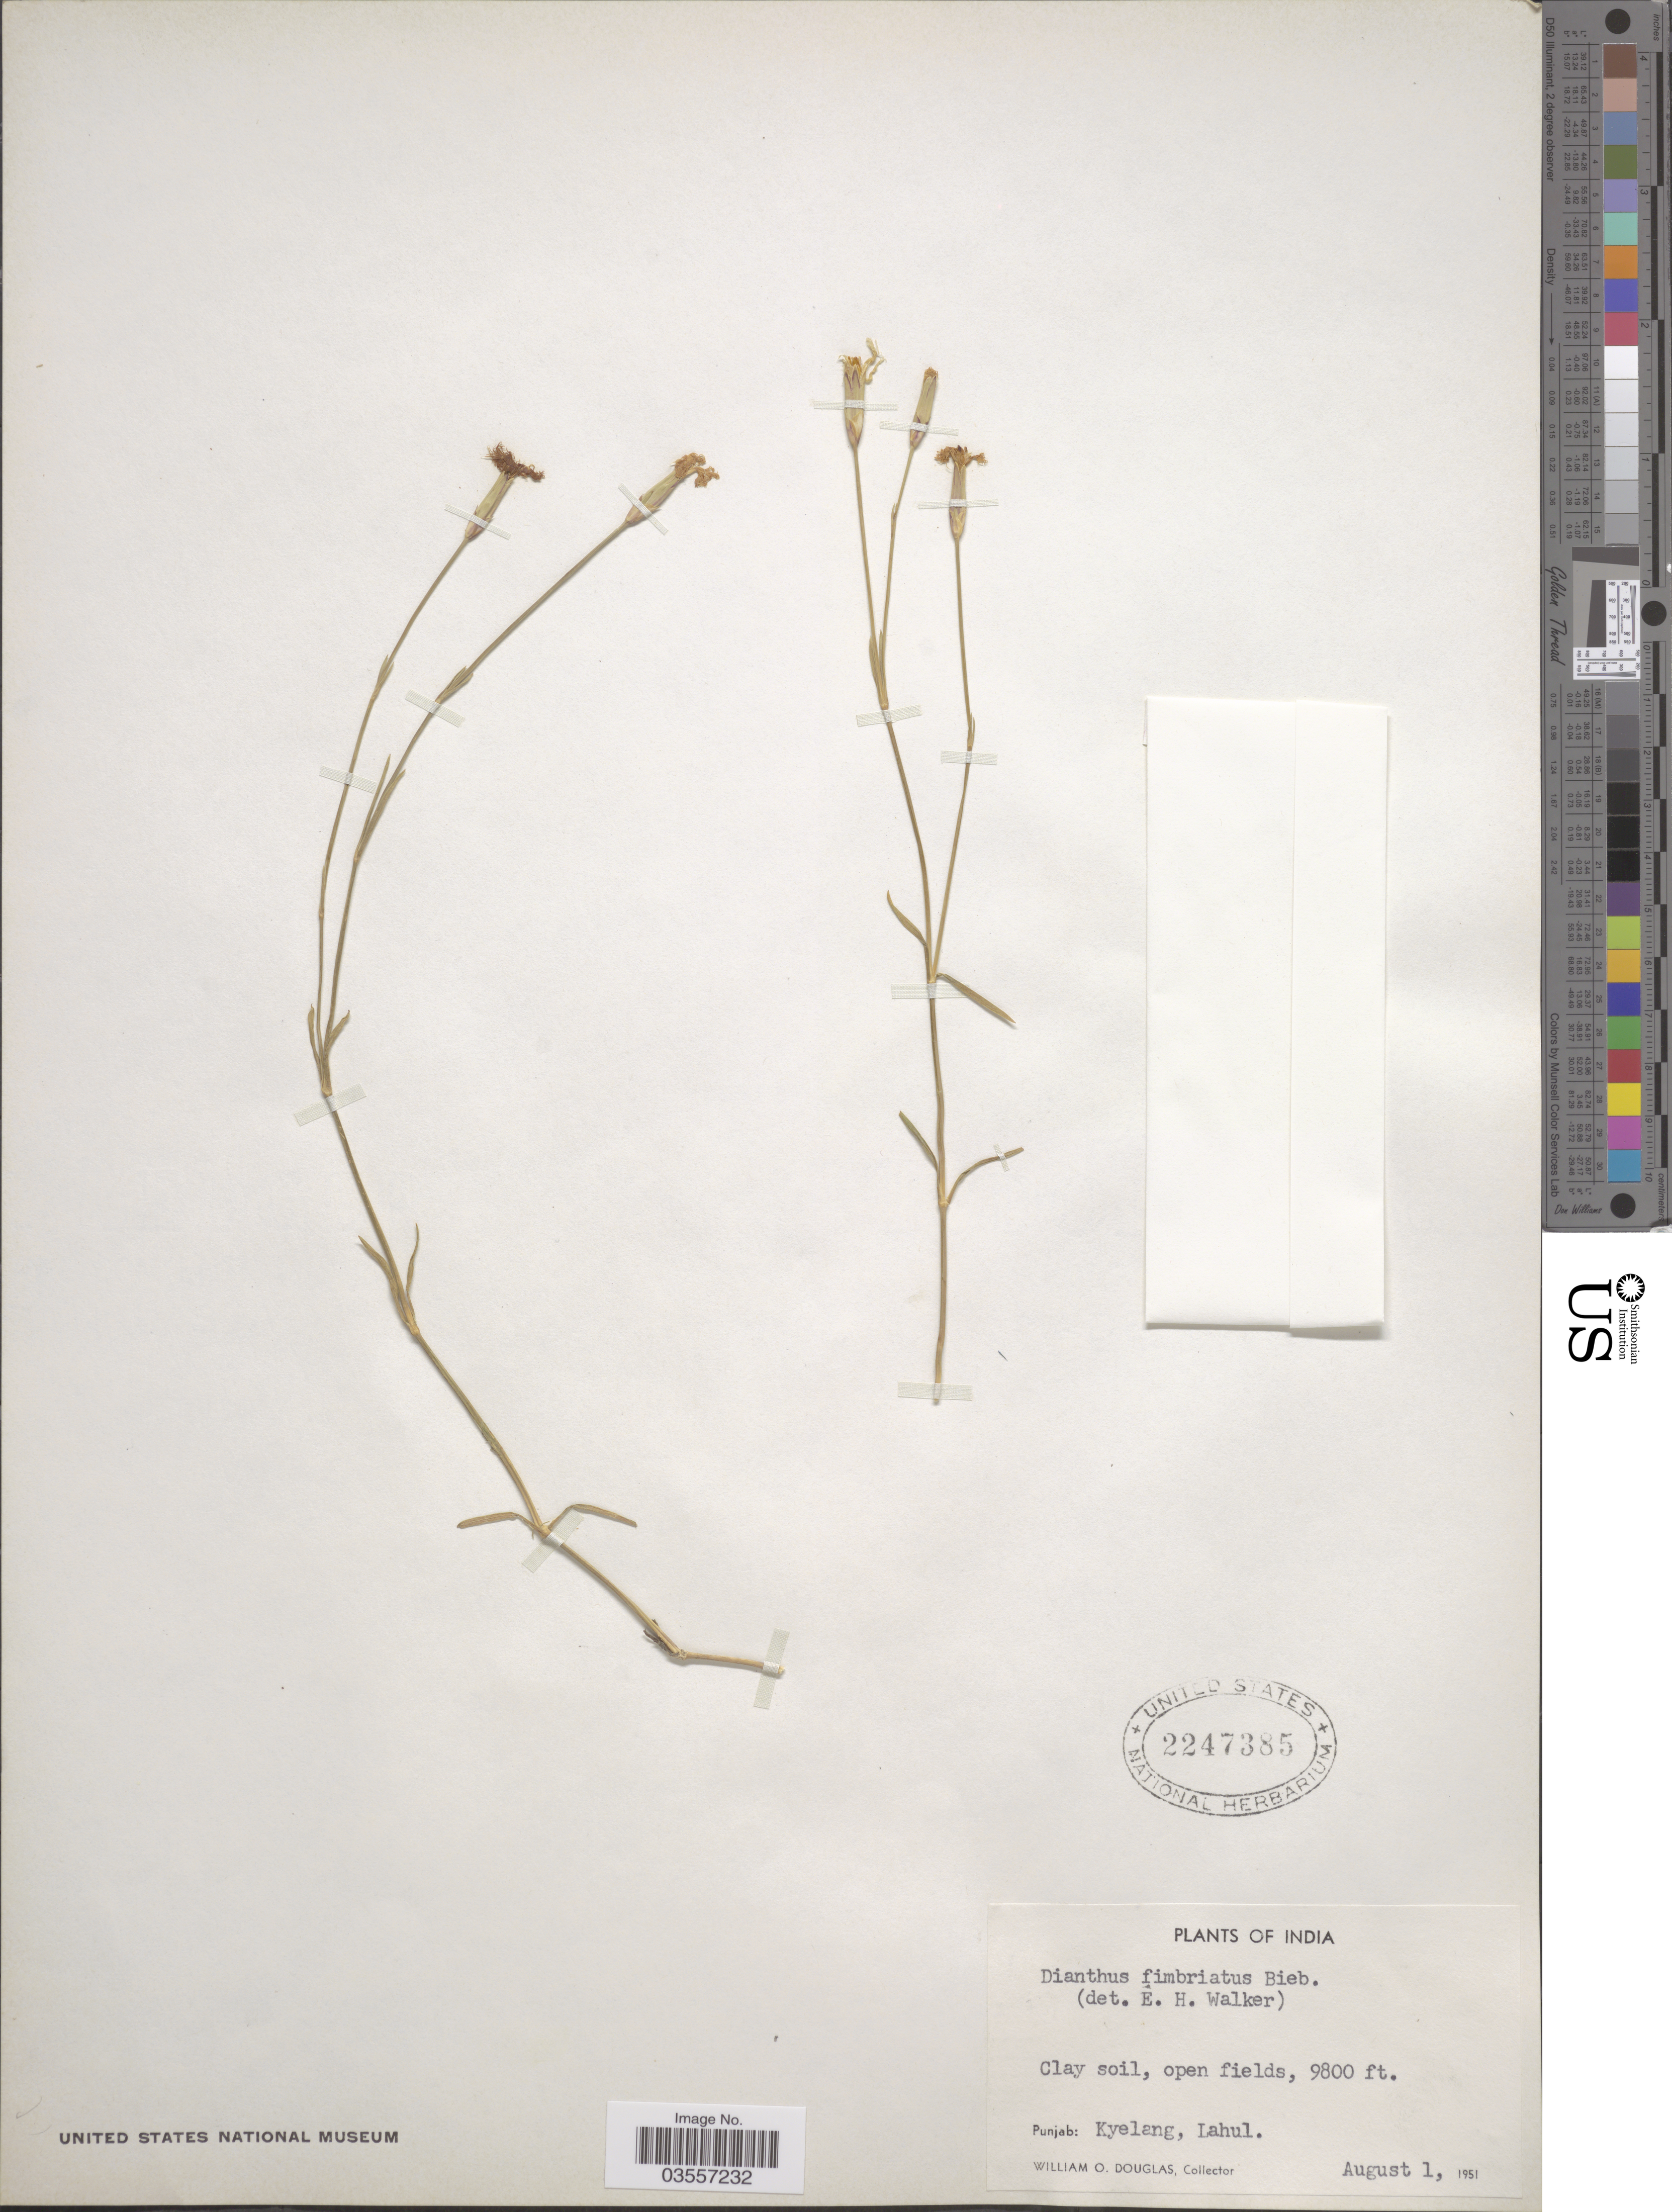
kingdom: Plantae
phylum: Tracheophyta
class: Magnoliopsida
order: Caryophyllales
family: Caryophyllaceae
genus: Dianthus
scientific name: Dianthus orientalis subsp. orientalis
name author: Adams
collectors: W. Douglas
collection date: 1951-08-01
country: India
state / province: Punjab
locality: Kyelang, Lahul.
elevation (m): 2987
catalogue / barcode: US 2247385